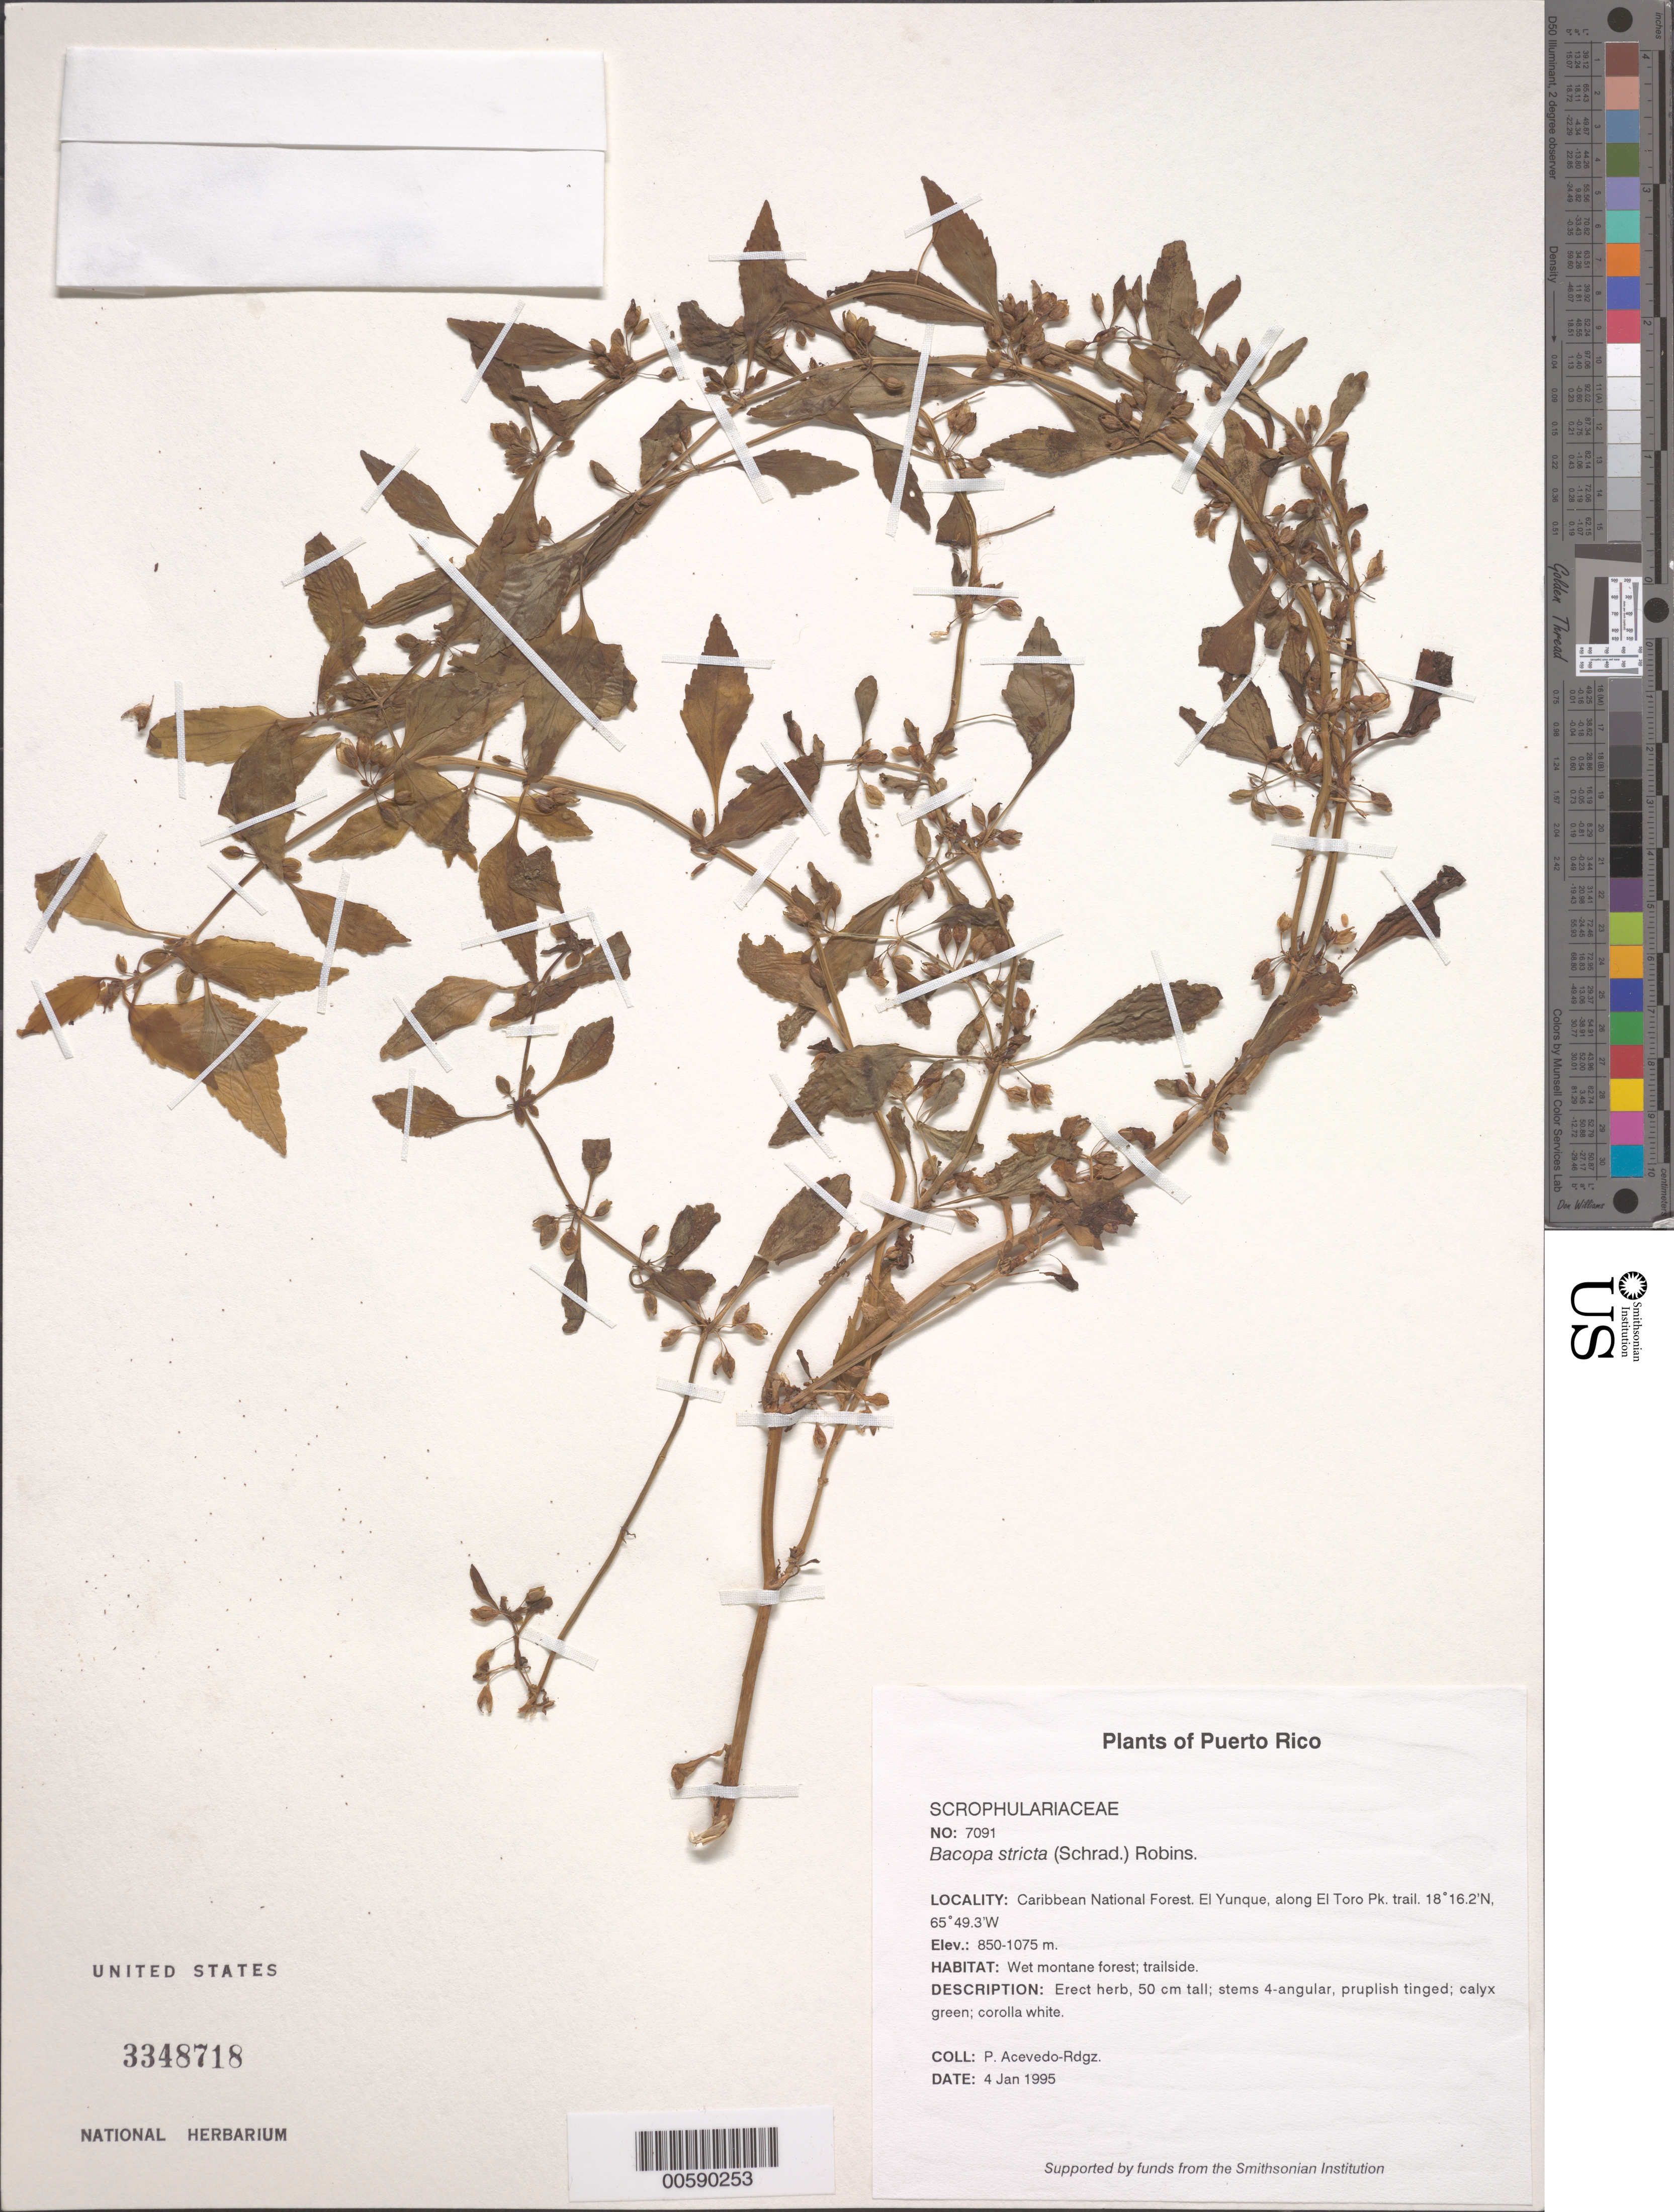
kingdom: Plantae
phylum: Tracheophyta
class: Magnoliopsida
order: Lamiales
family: Plantaginaceae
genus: Bacopa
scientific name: Bacopa stricta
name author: (Schrad.) B.L. Rob.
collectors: P. Acevedo-Rodr.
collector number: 7091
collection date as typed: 04 Jan 1995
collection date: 1995-01-04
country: Puerto Rico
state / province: Río Grande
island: Puerto Rico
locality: Río Grande; Caribbean National Forest. El Yunque, along El Toro Pk. trail.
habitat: Wet montane forest; trailside.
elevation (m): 850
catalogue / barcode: US 3348718